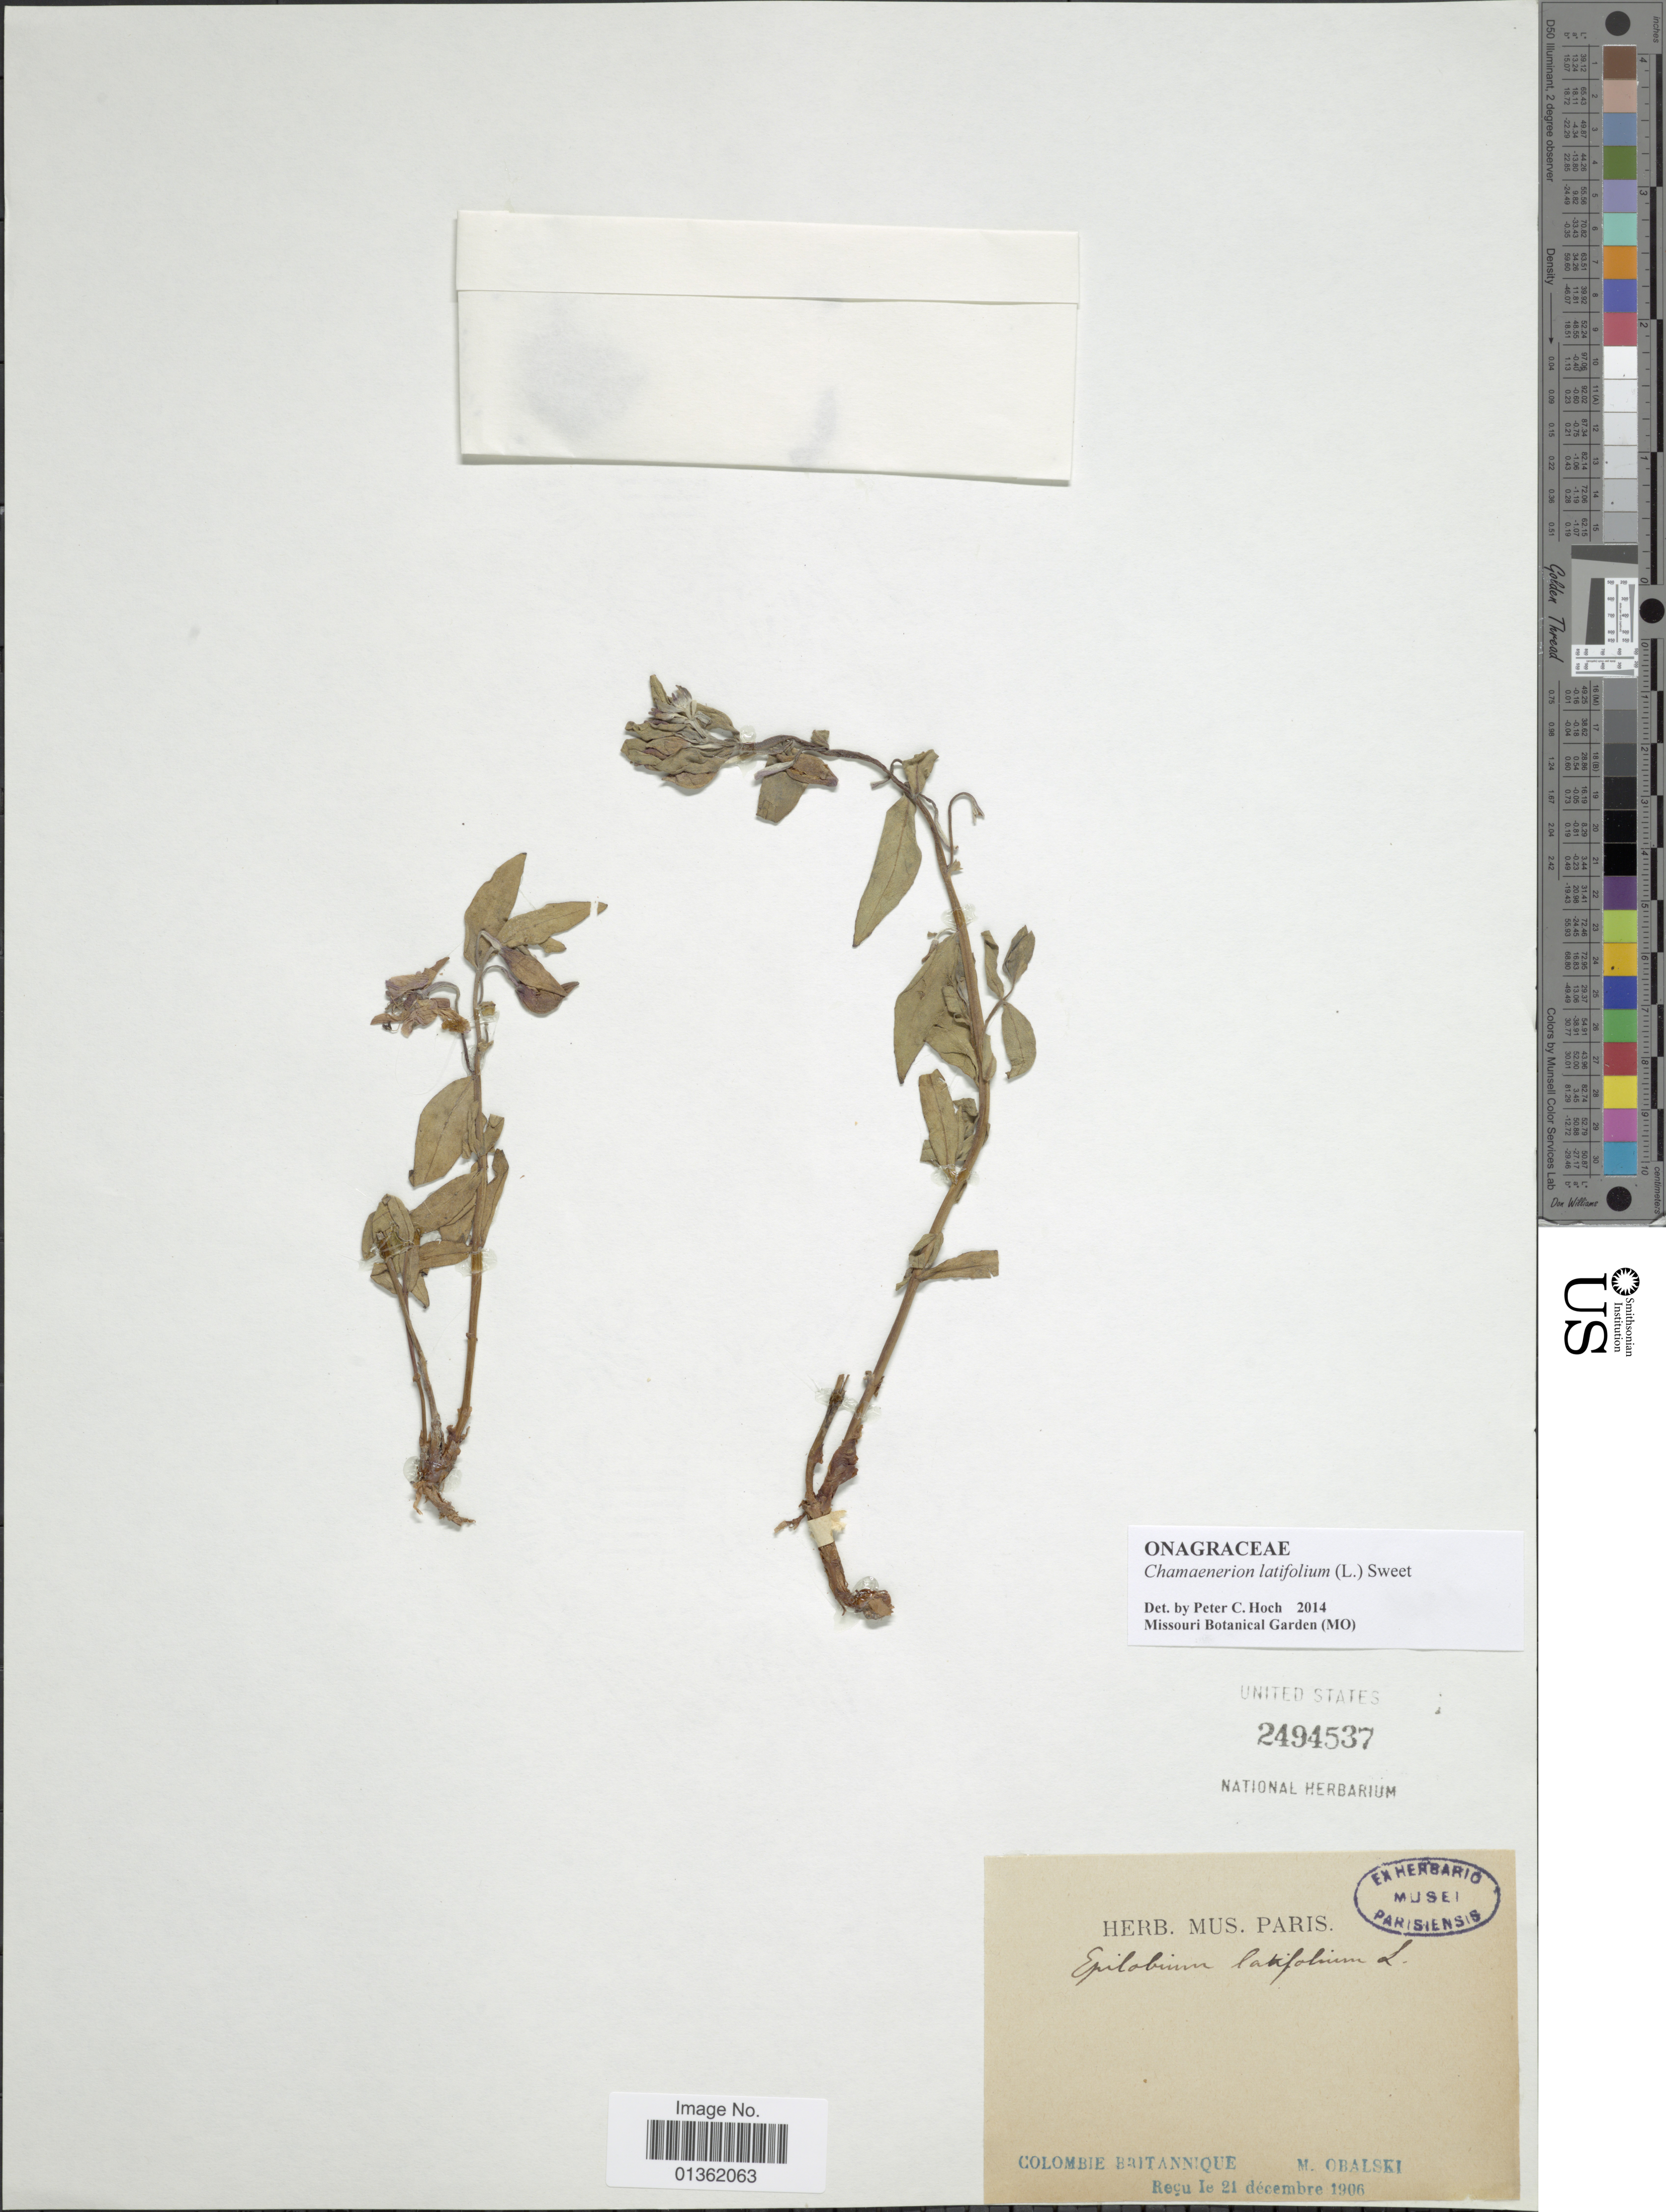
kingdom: Plantae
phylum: Tracheophyta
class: Magnoliopsida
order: Myrtales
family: Onagraceae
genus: Chamaenerion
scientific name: Chamaenerion latifolium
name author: (L.) Th. Fr. & Lange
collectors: M. Obalski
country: Canada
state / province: British Columbia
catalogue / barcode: US 2494537